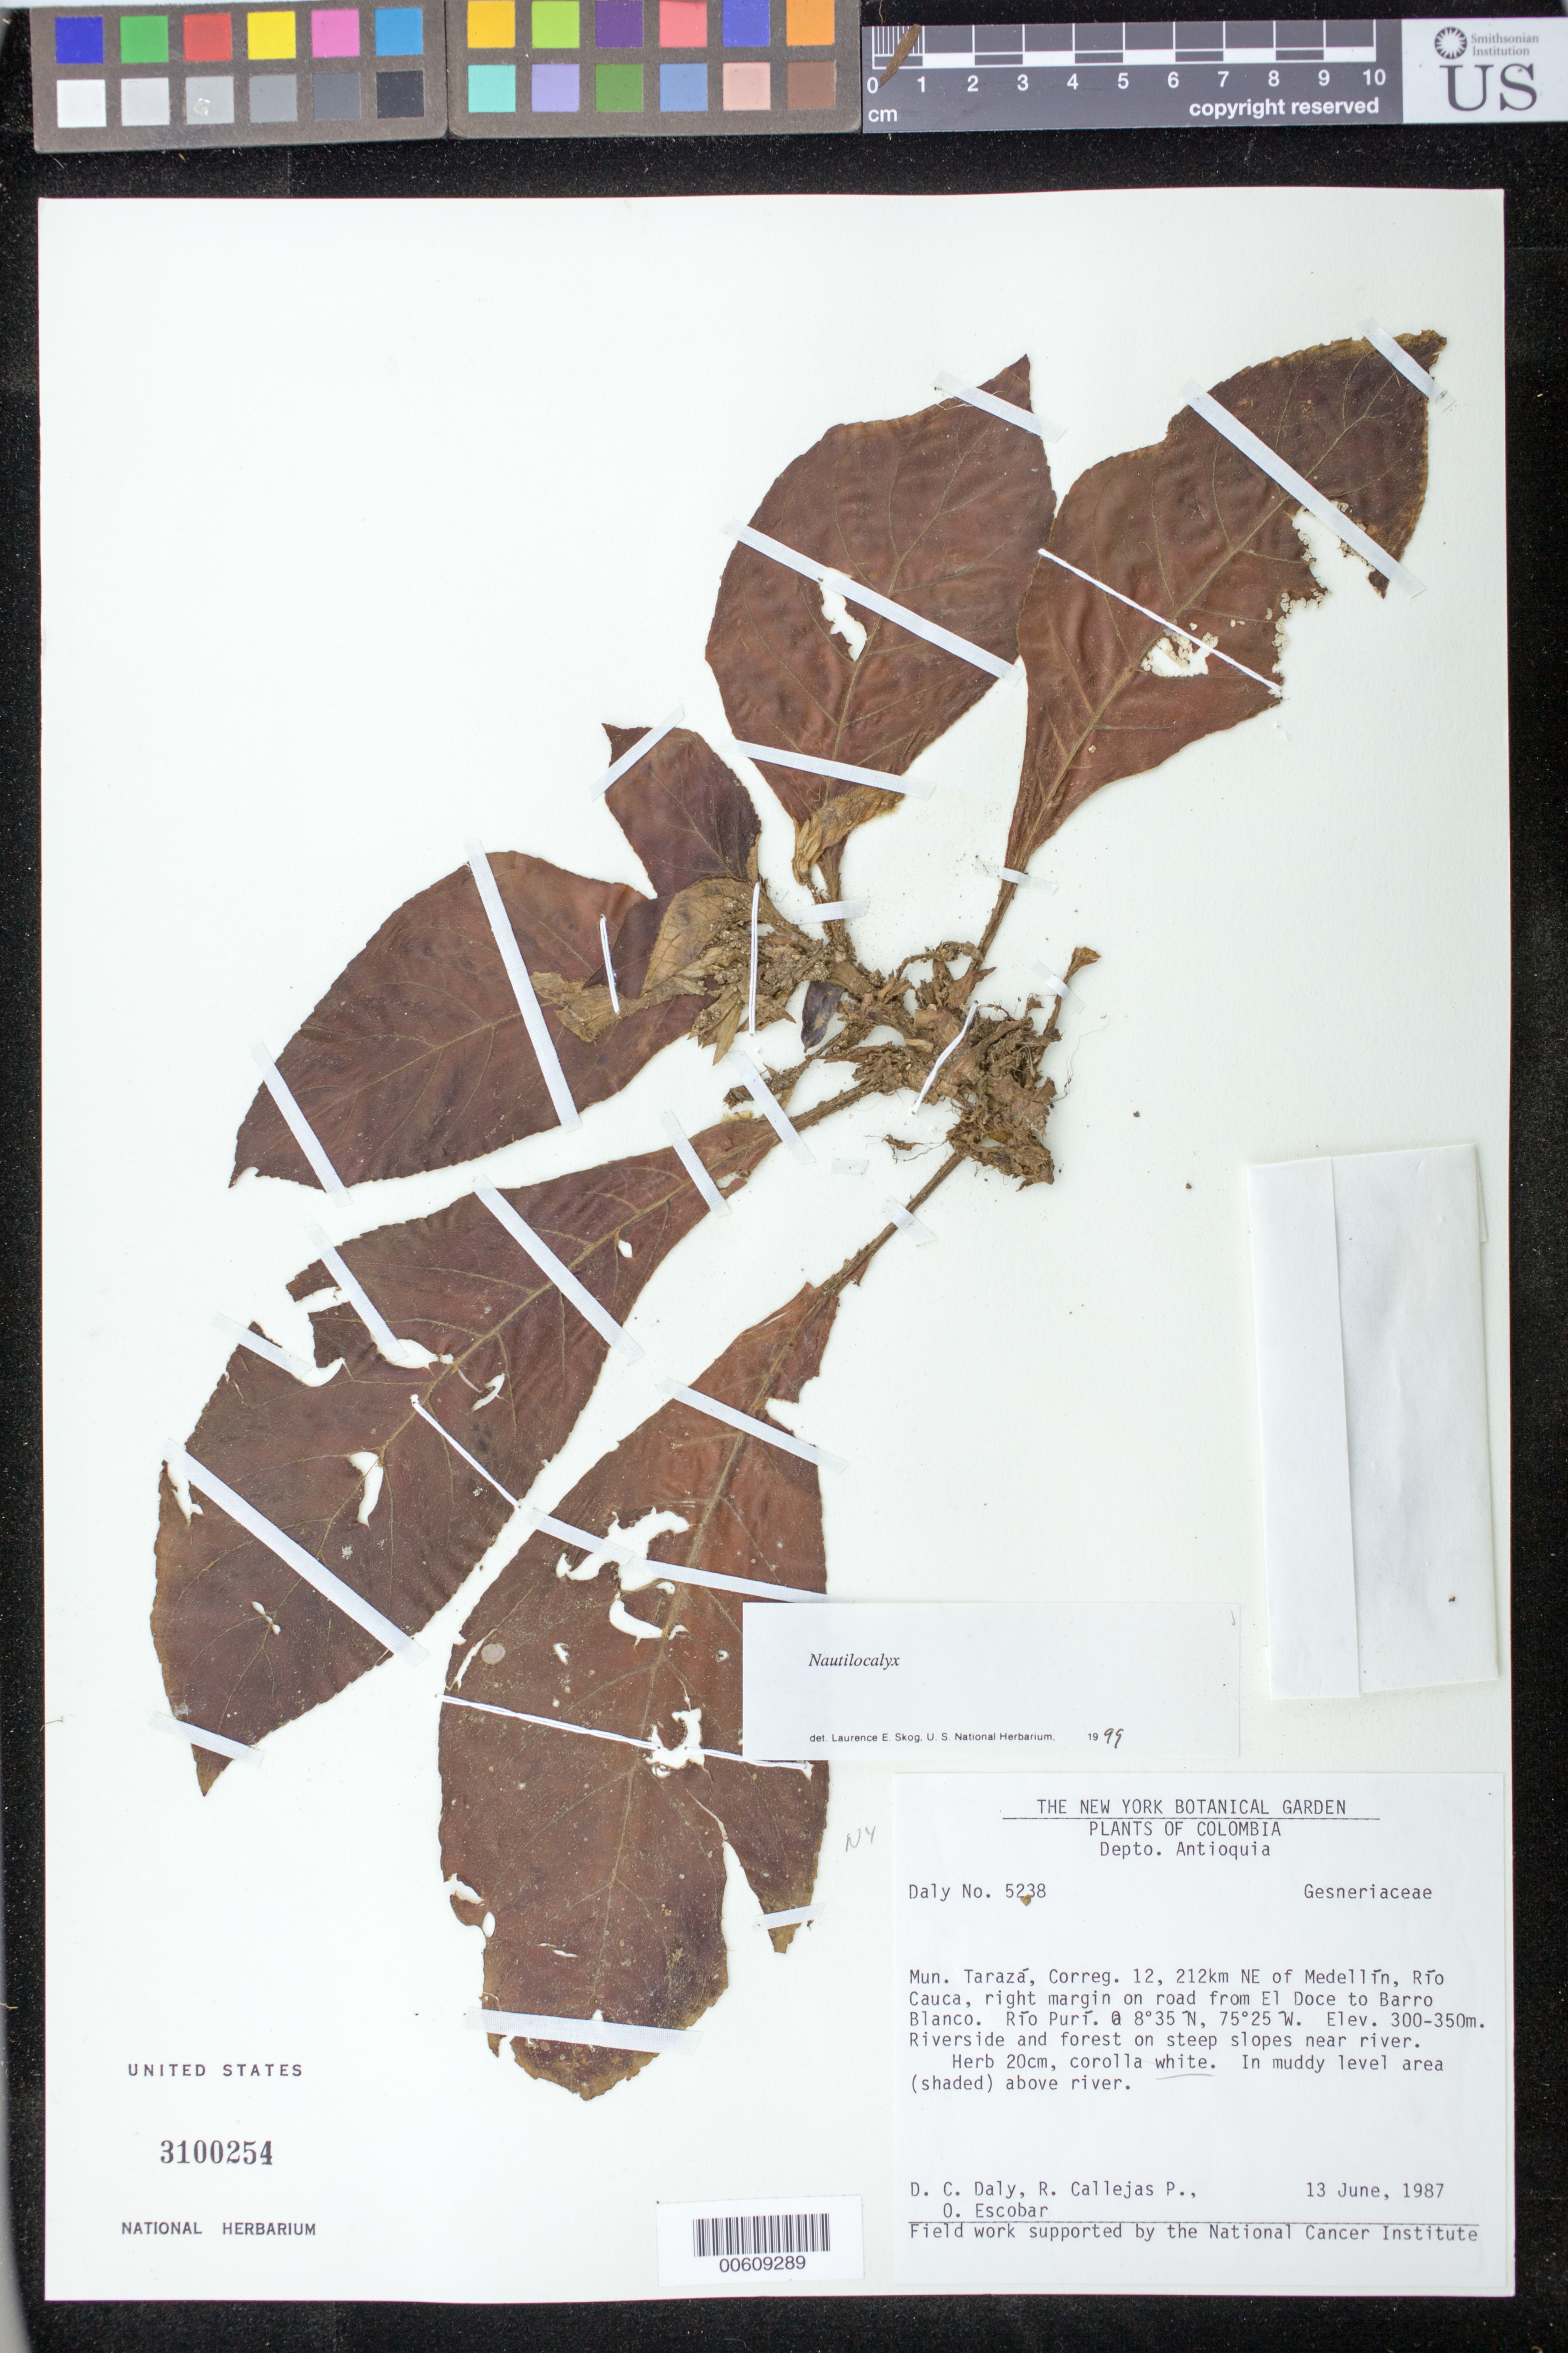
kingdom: Plantae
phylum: Tracheophyta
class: Magnoliopsida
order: Lamiales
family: Gesneriaceae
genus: Nautilocalyx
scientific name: Nautilocalyx bracteatus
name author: (Planch.) Sprague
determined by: Feuillet, C.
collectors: D. C. Daly, R. Callejas & O. D. Escobar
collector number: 5238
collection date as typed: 13 Jun 1987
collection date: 1987-06-13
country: Colombia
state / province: Antioquia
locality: Mpio. Tarazá; Correg. 12, 212 km NE of Medellín, Río Cauca, right margin on road from El Doce to Barro Blanco; Río Purí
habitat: Riverside and forest on steep slopes near river; in muddy level area (shaded) above river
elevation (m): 300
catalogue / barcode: US 3100254